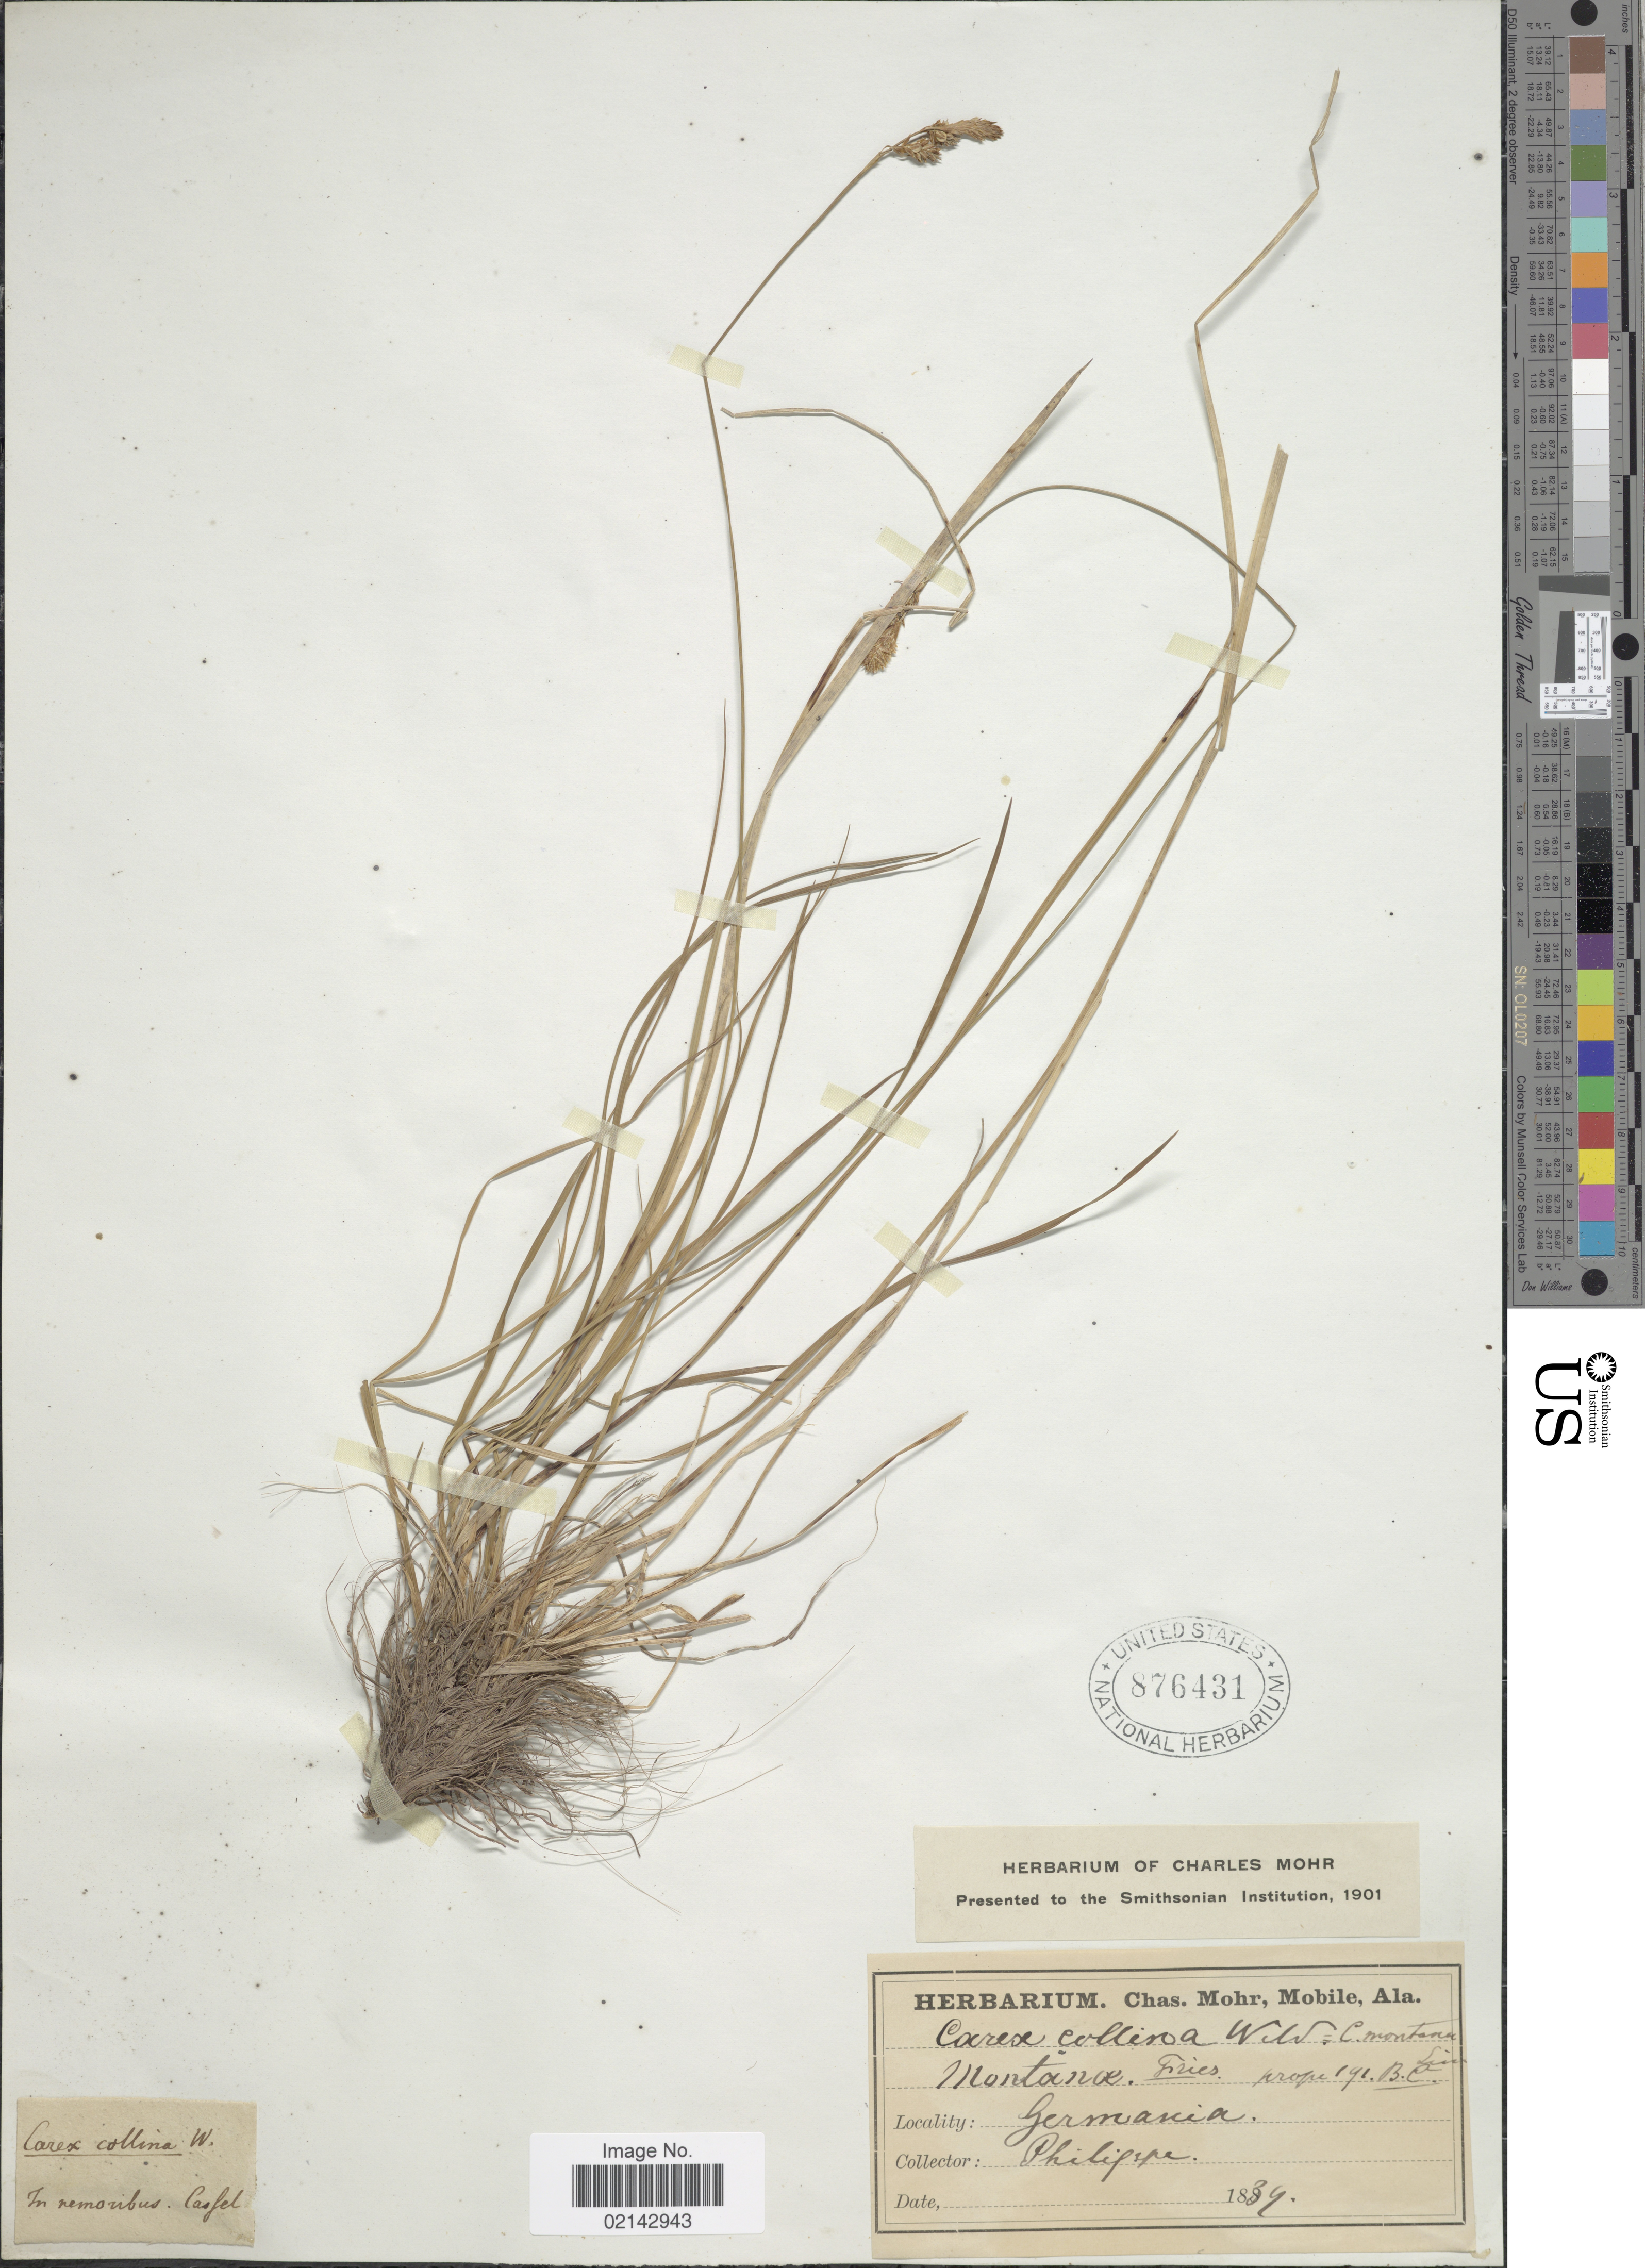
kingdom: Plantae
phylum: Tracheophyta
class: Liliopsida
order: Poales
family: Cyperaceae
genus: Carex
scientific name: Carex sp.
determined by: Strong, Mark T., (BOT), Smithsonian Institution - National Museum of Natural History (UNITED STATES)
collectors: Philippe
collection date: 1839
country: Germany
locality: Montanoe Fries, prope 191 B.C. [unsure placement], in nemoribus Casfel. [interpreted]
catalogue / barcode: US 876431